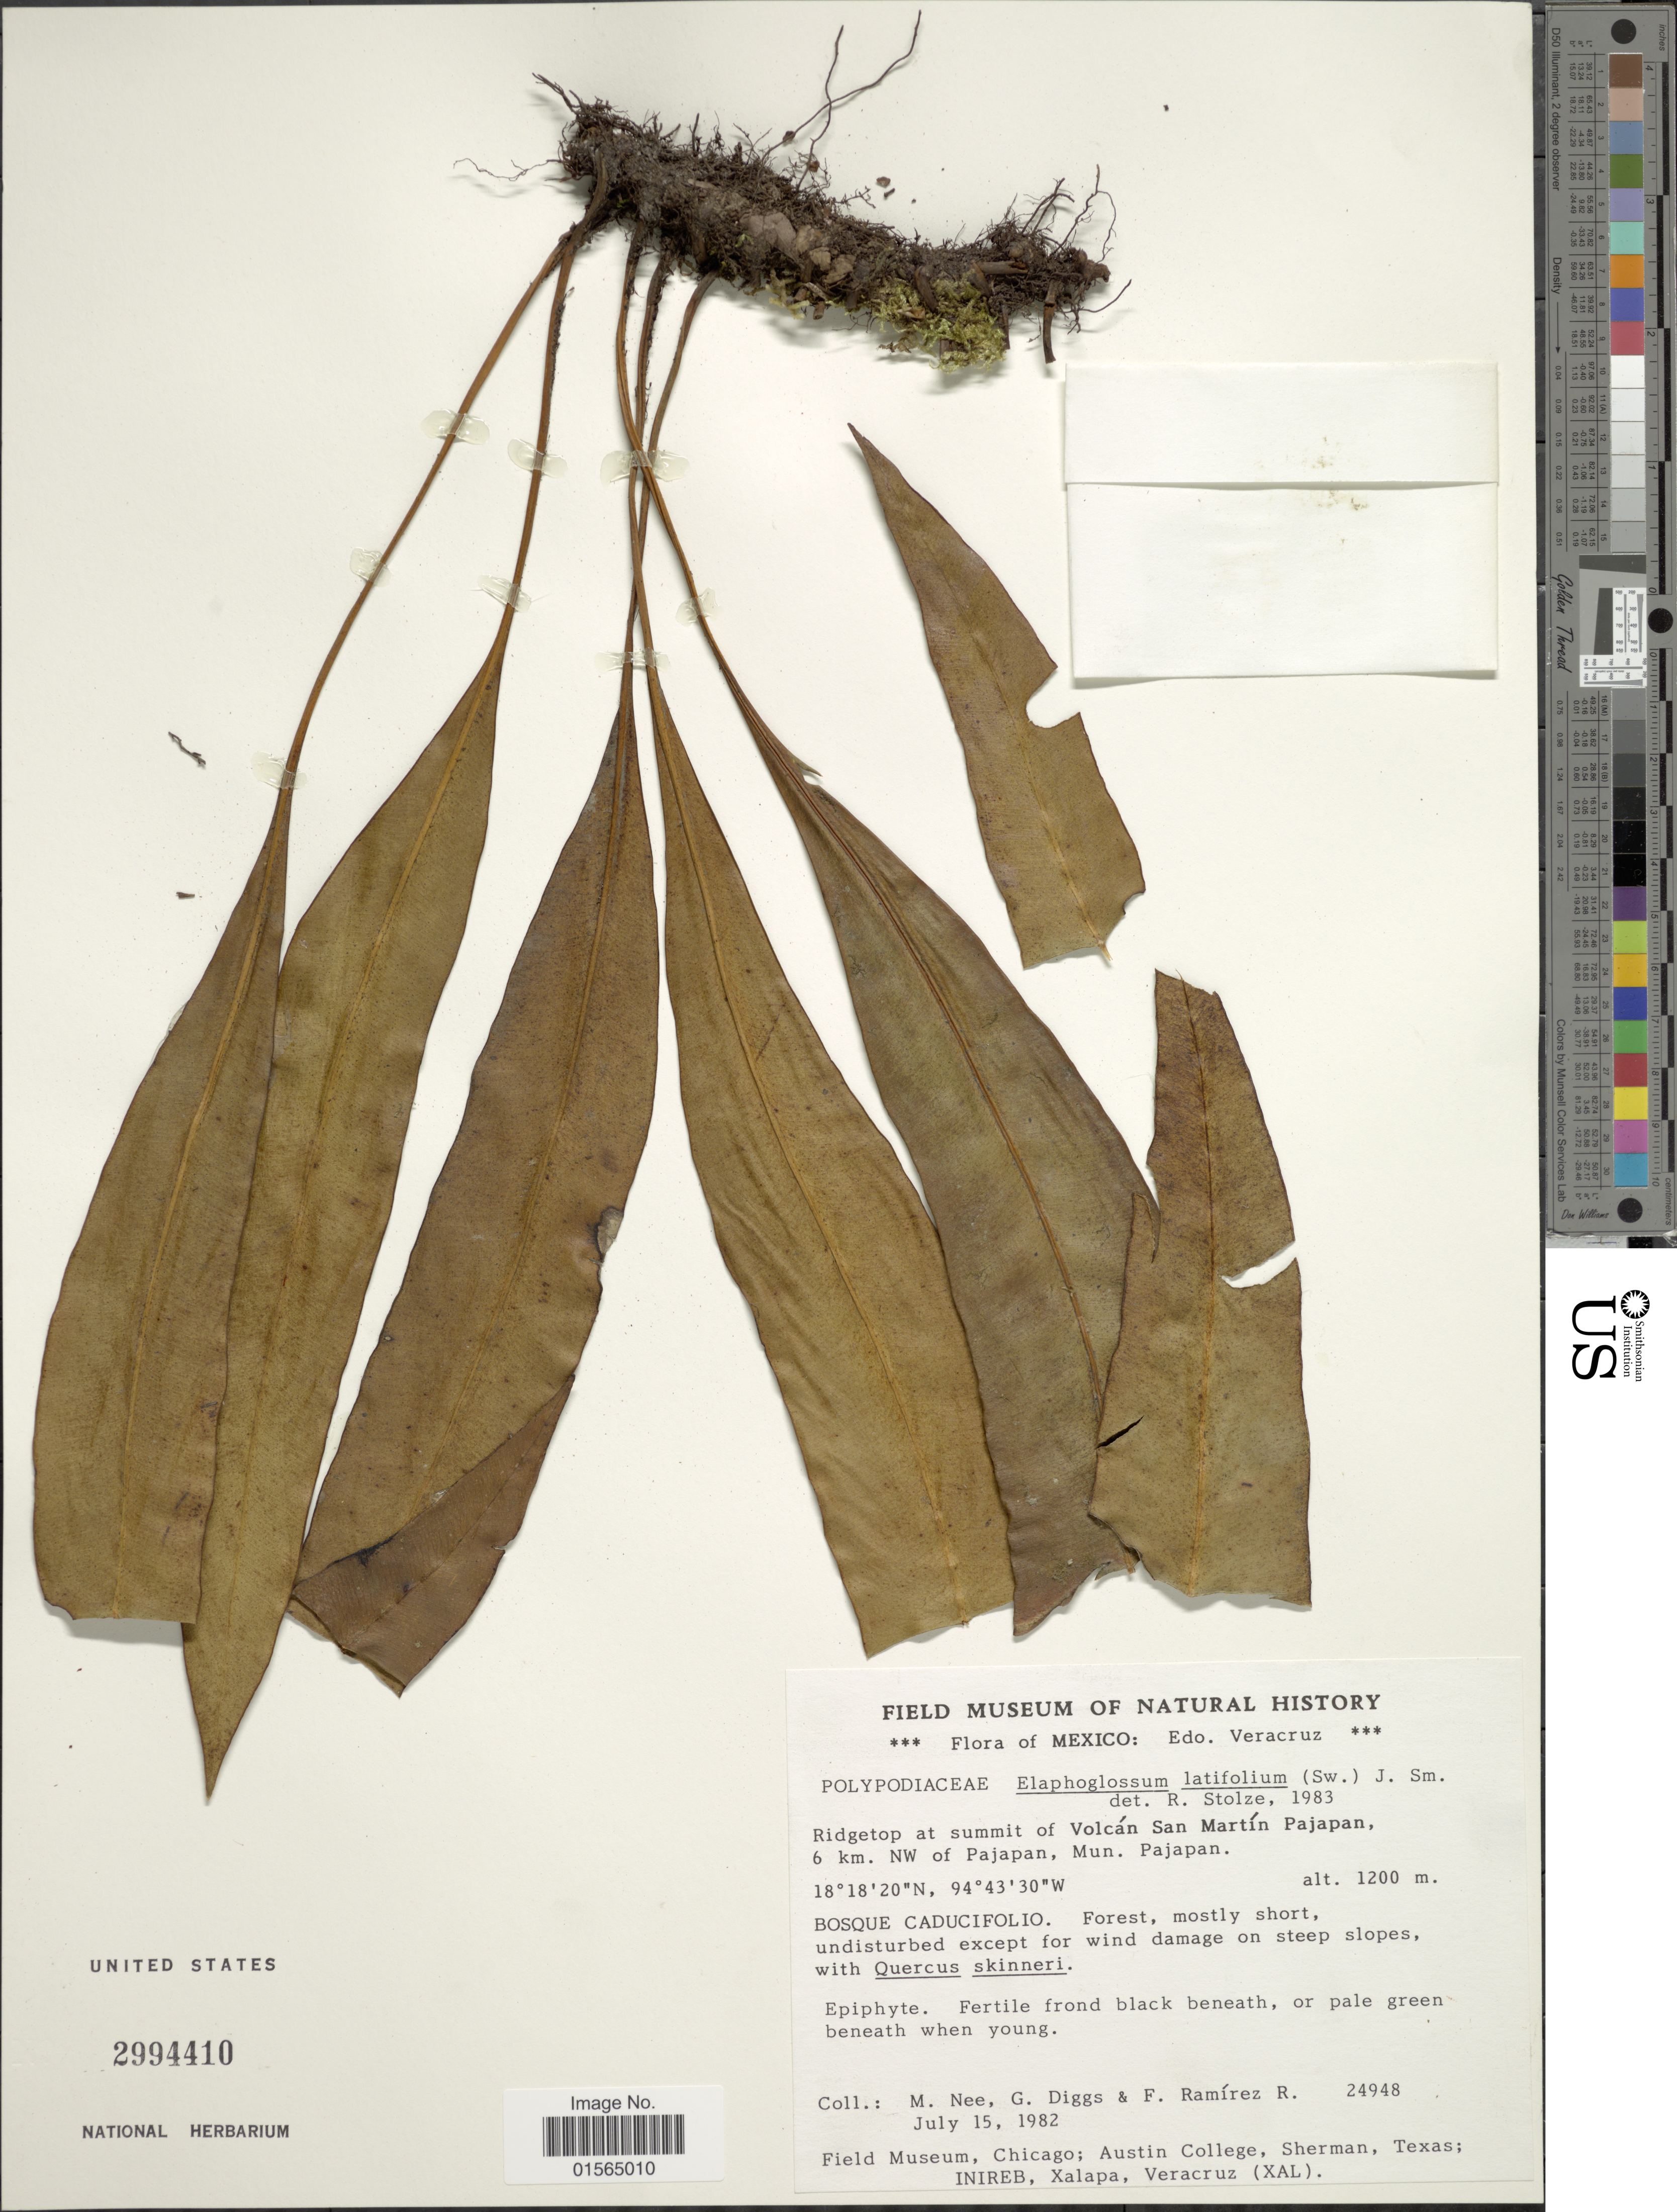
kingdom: Plantae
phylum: Tracheophyta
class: Polypodiopsida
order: Polypodiales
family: Dryopteridaceae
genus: Elaphoglossum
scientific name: Elaphoglossum sartorii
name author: (Liebm.) Mickel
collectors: M. Nee, G. Diggs & R. Ramirez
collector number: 24948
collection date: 1982-07-15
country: Mexico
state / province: Veracruz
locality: Ridgetop at summit of Volcan San Martin Pajapan, 6 km. NW of Pajapan, Mun. Pajapan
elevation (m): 1200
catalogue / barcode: US 2994410